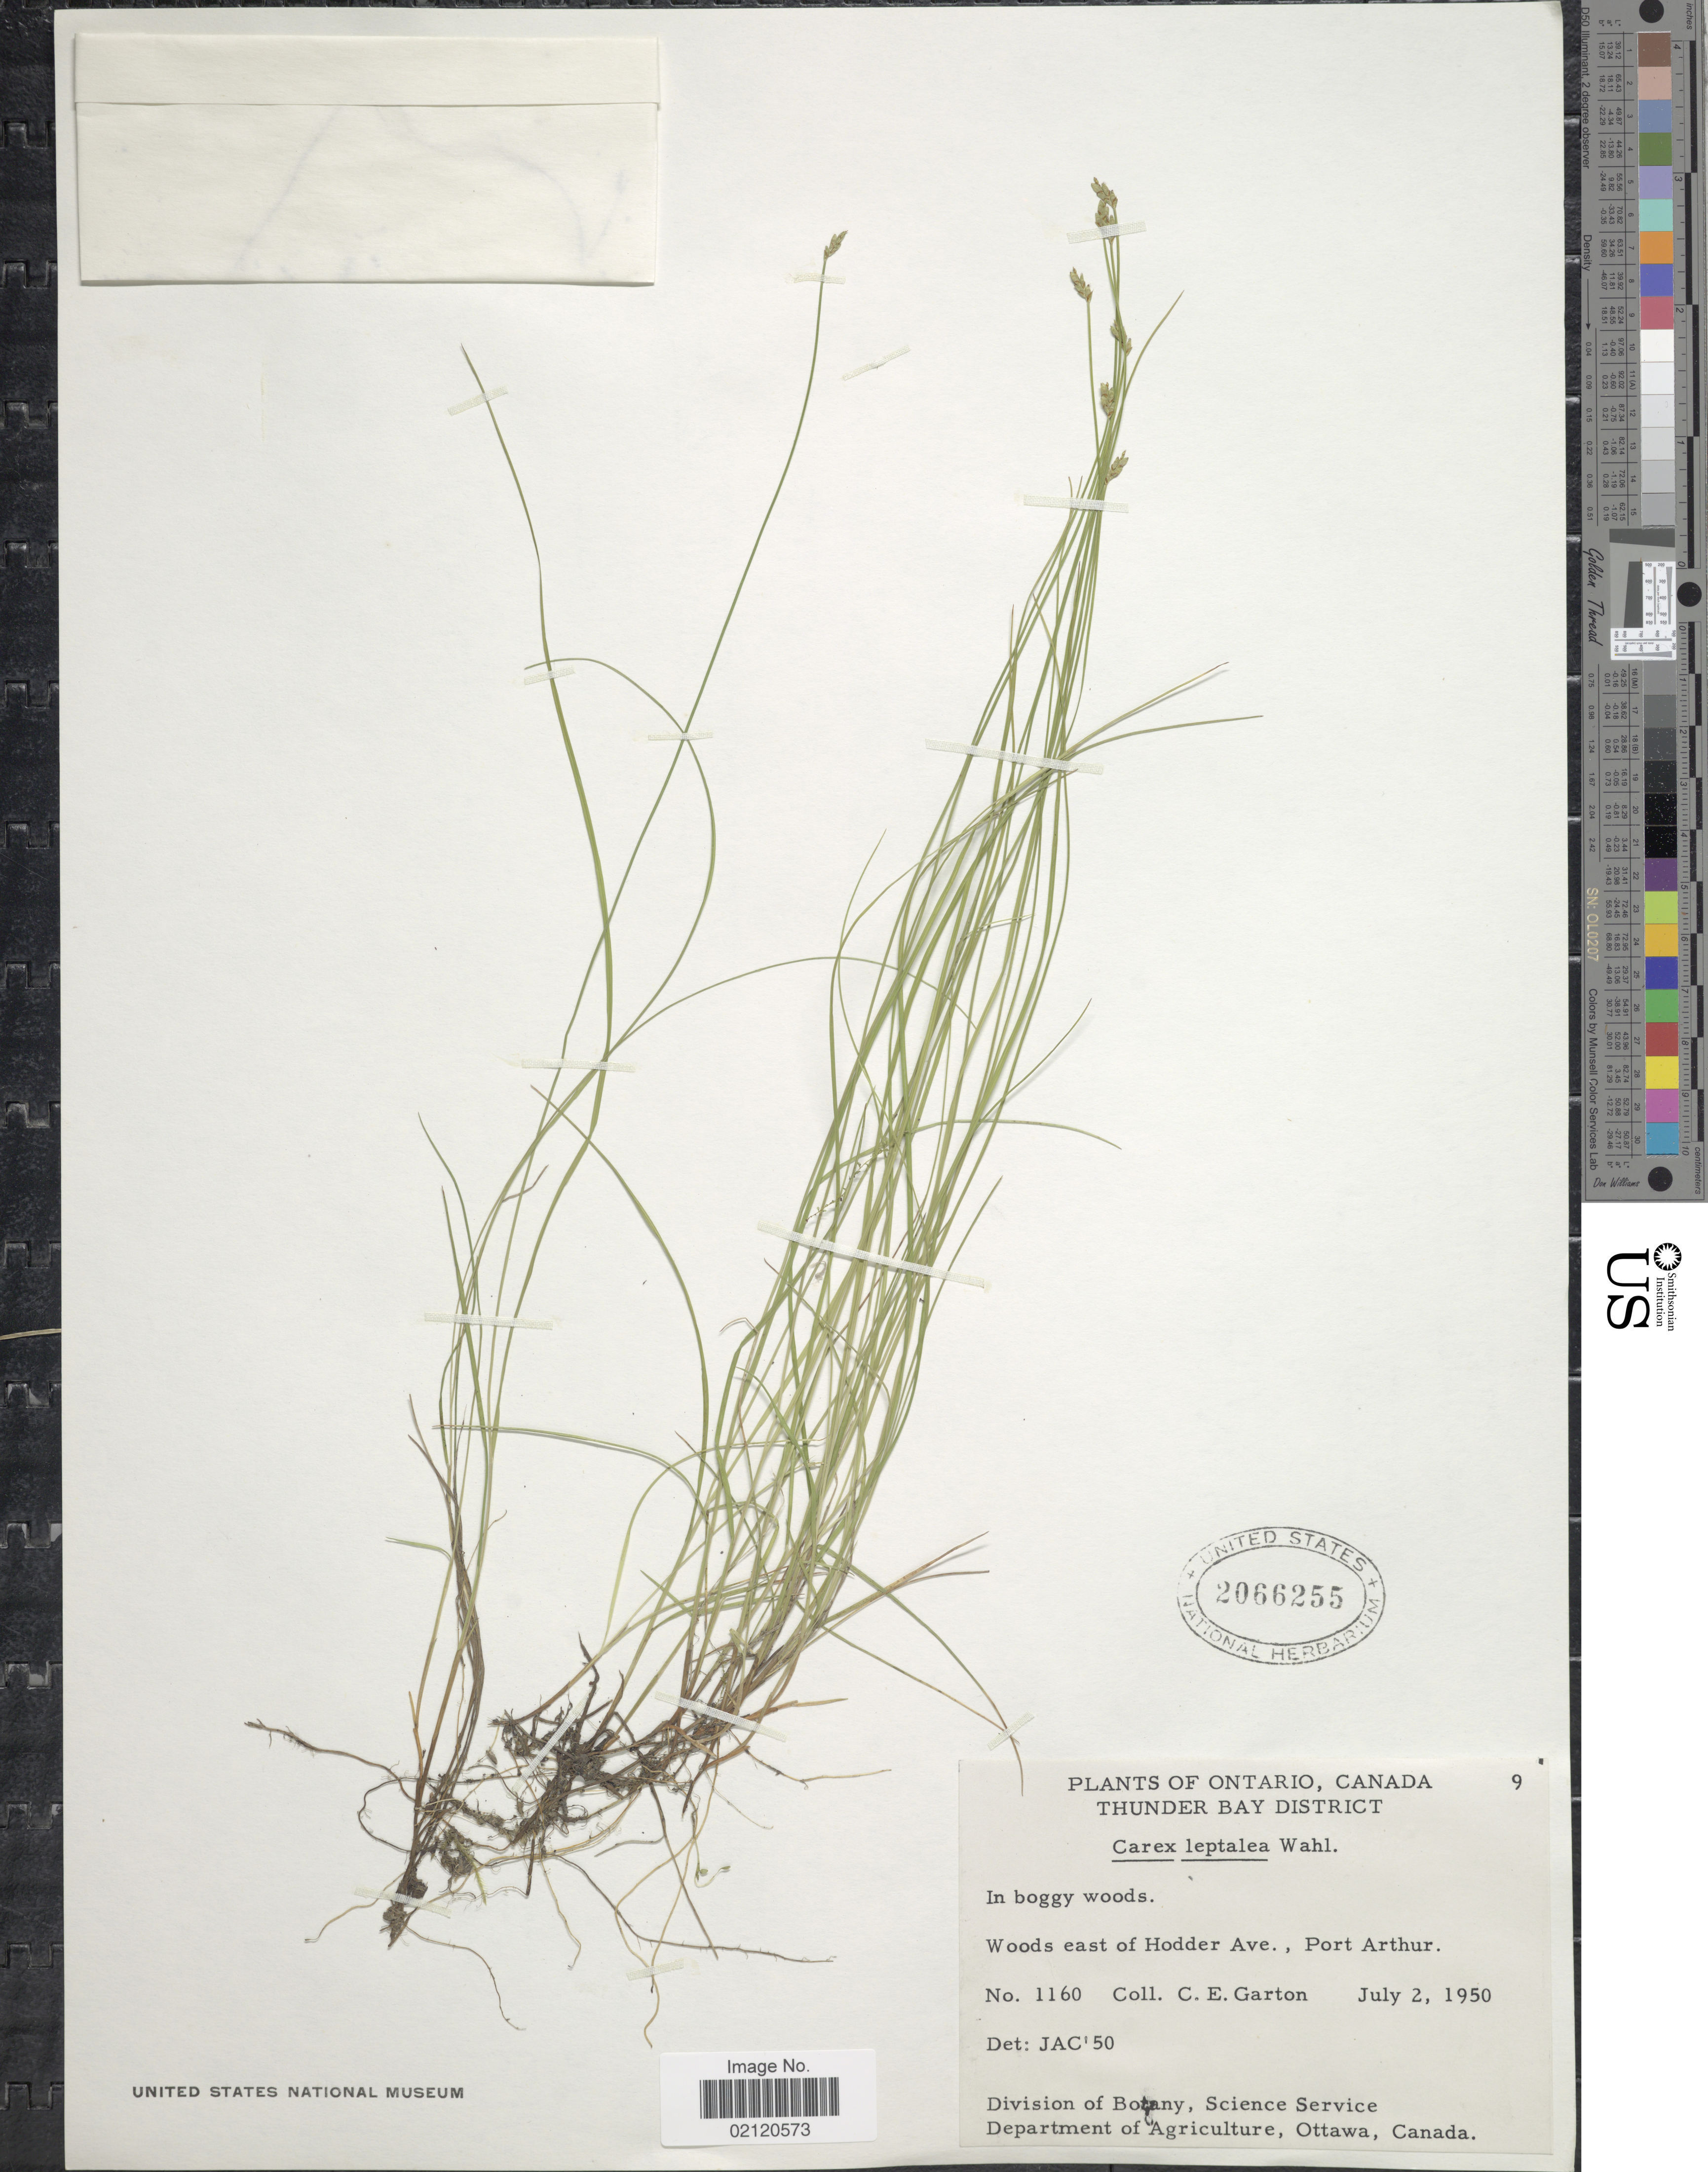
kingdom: Plantae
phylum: Tracheophyta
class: Liliopsida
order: Poales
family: Cyperaceae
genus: Carex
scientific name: Carex leptalea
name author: Wahlenb.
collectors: C. E. Garton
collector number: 1160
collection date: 1950-07-02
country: Canada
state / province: Ontario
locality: Thunder Bay District, Woods east of Hodder Ave, Port Arthur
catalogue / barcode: US 2066255